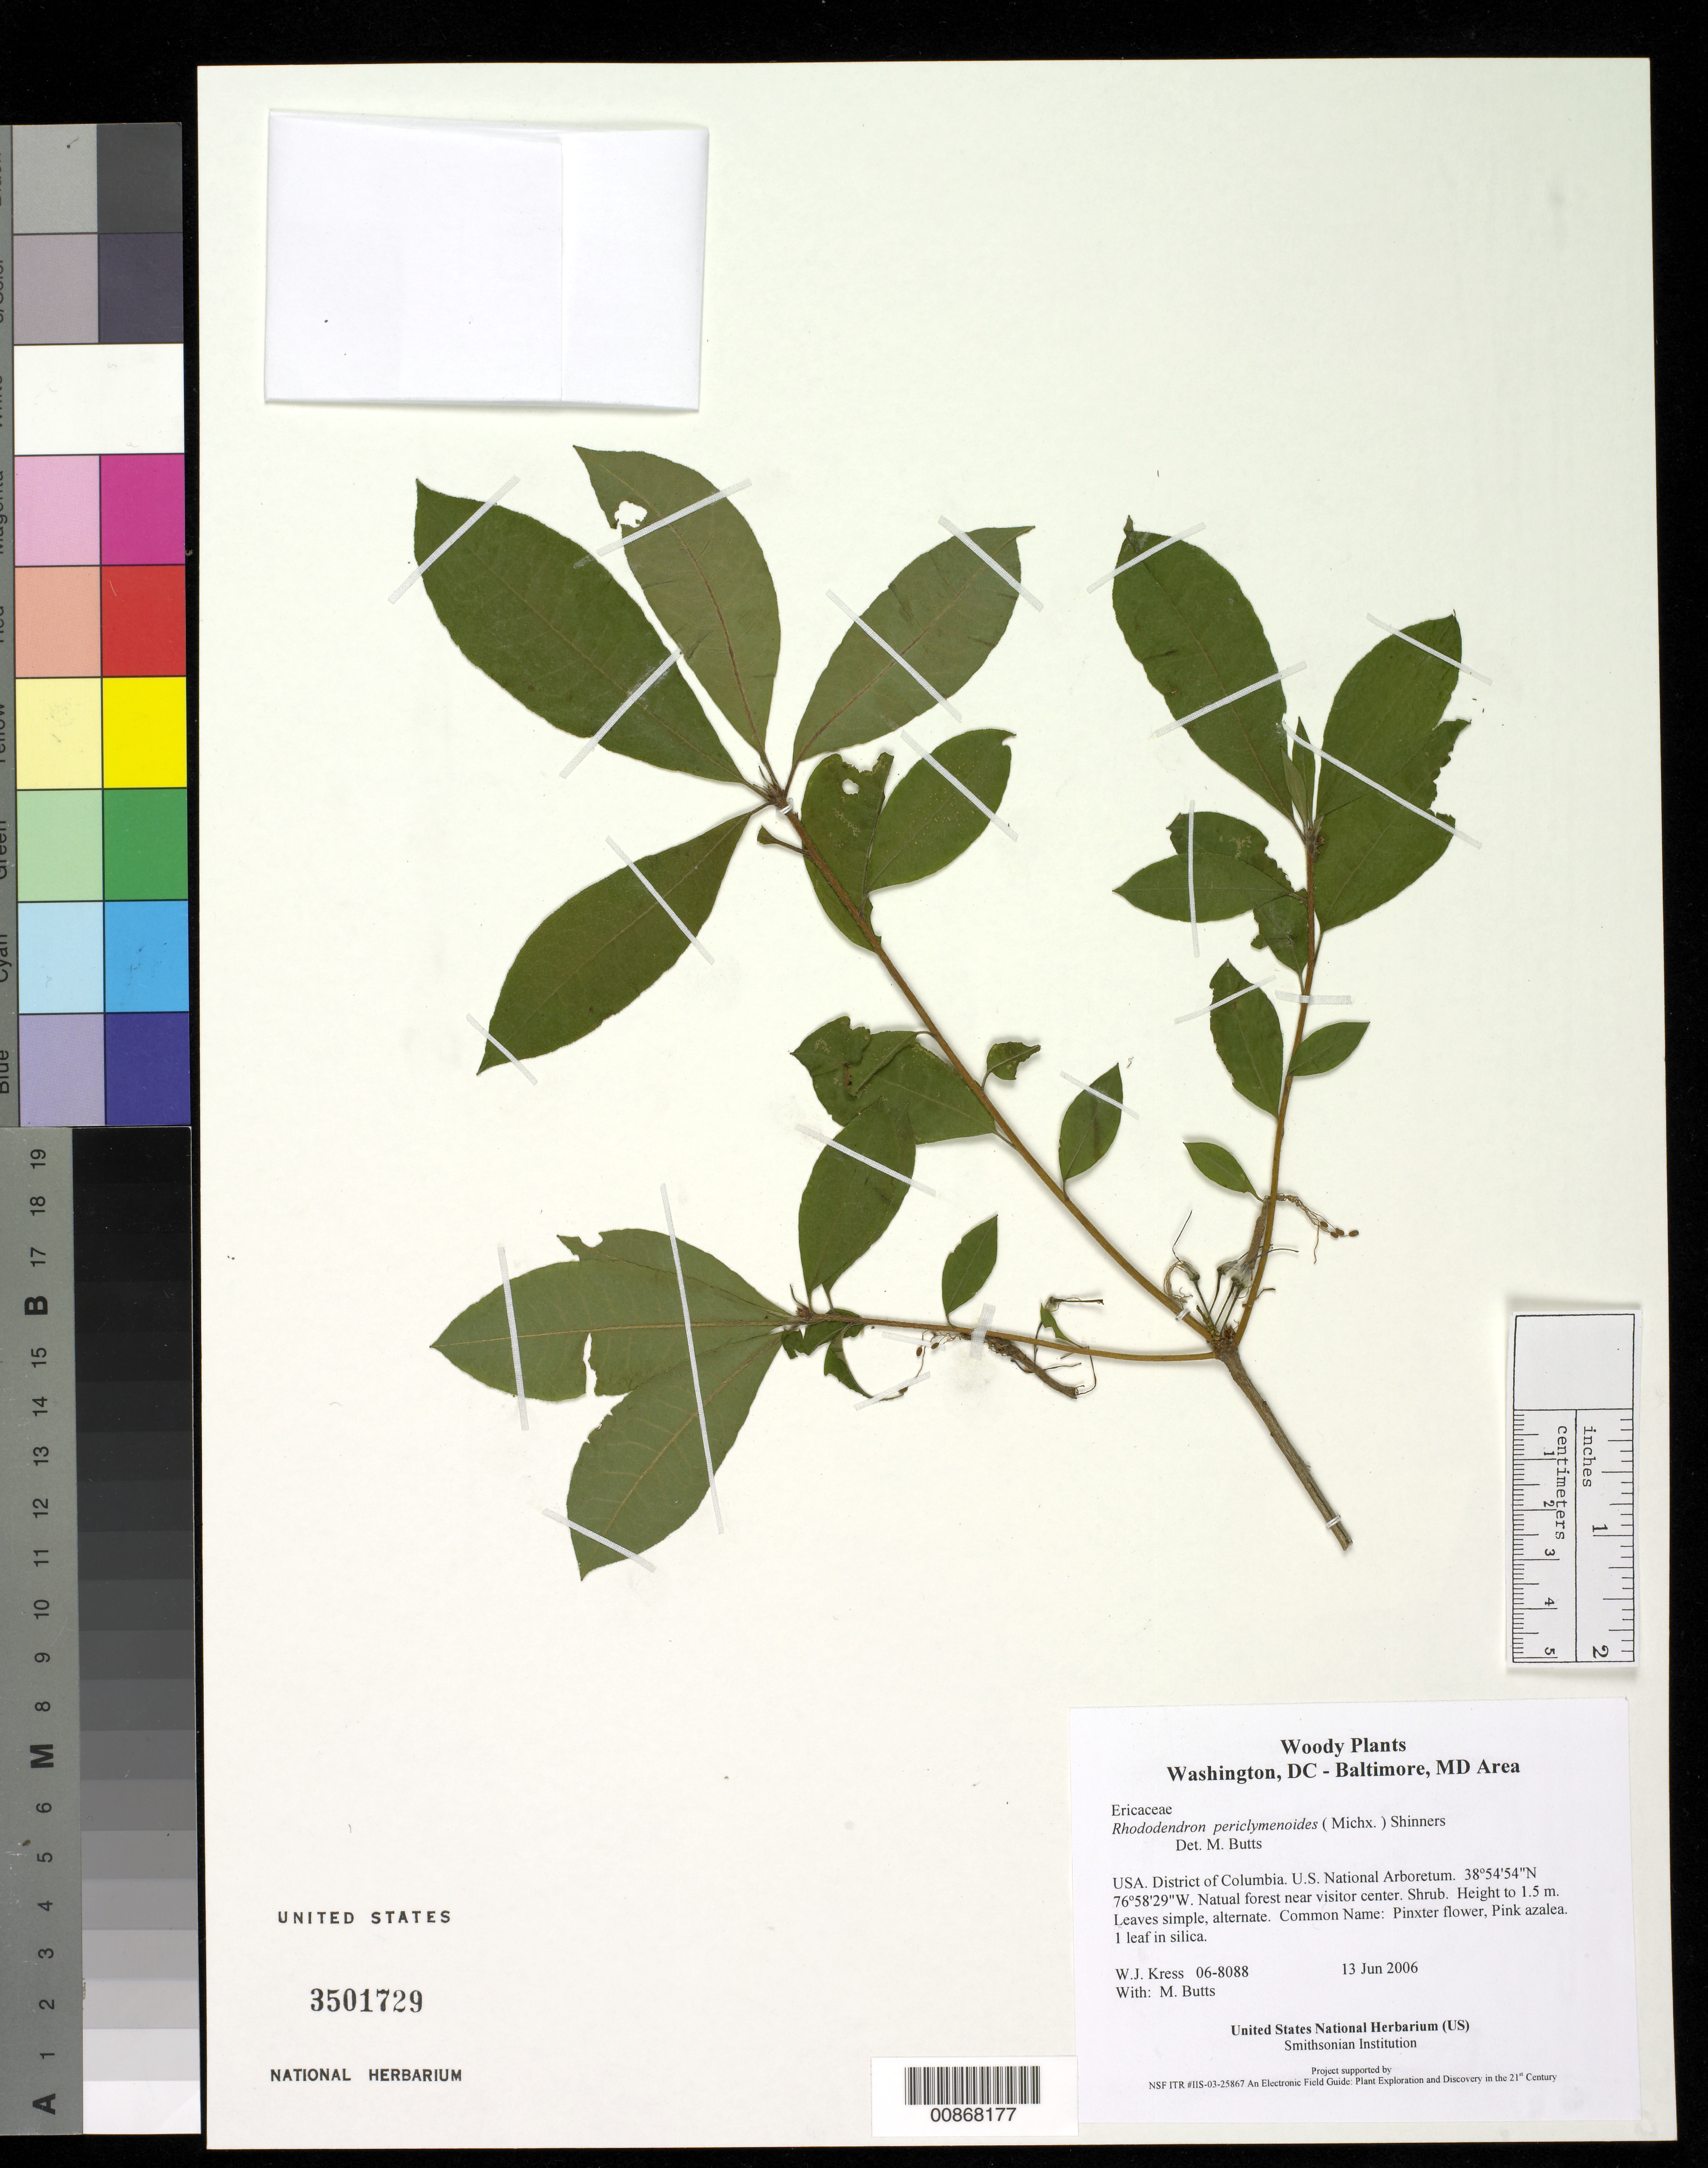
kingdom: Plantae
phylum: Tracheophyta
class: Magnoliopsida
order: Ericales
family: Ericaceae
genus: Rhododendron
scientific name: Rhododendron periclymenoides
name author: (Michx.) Shinners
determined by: Butts, M. B.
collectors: W. J. Kress & M. B. Butts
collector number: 06-8088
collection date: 2006-06-13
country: United States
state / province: District of Columbia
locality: U.S. National Arboretum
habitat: Natual forest near visitor center.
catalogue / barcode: US 3501729